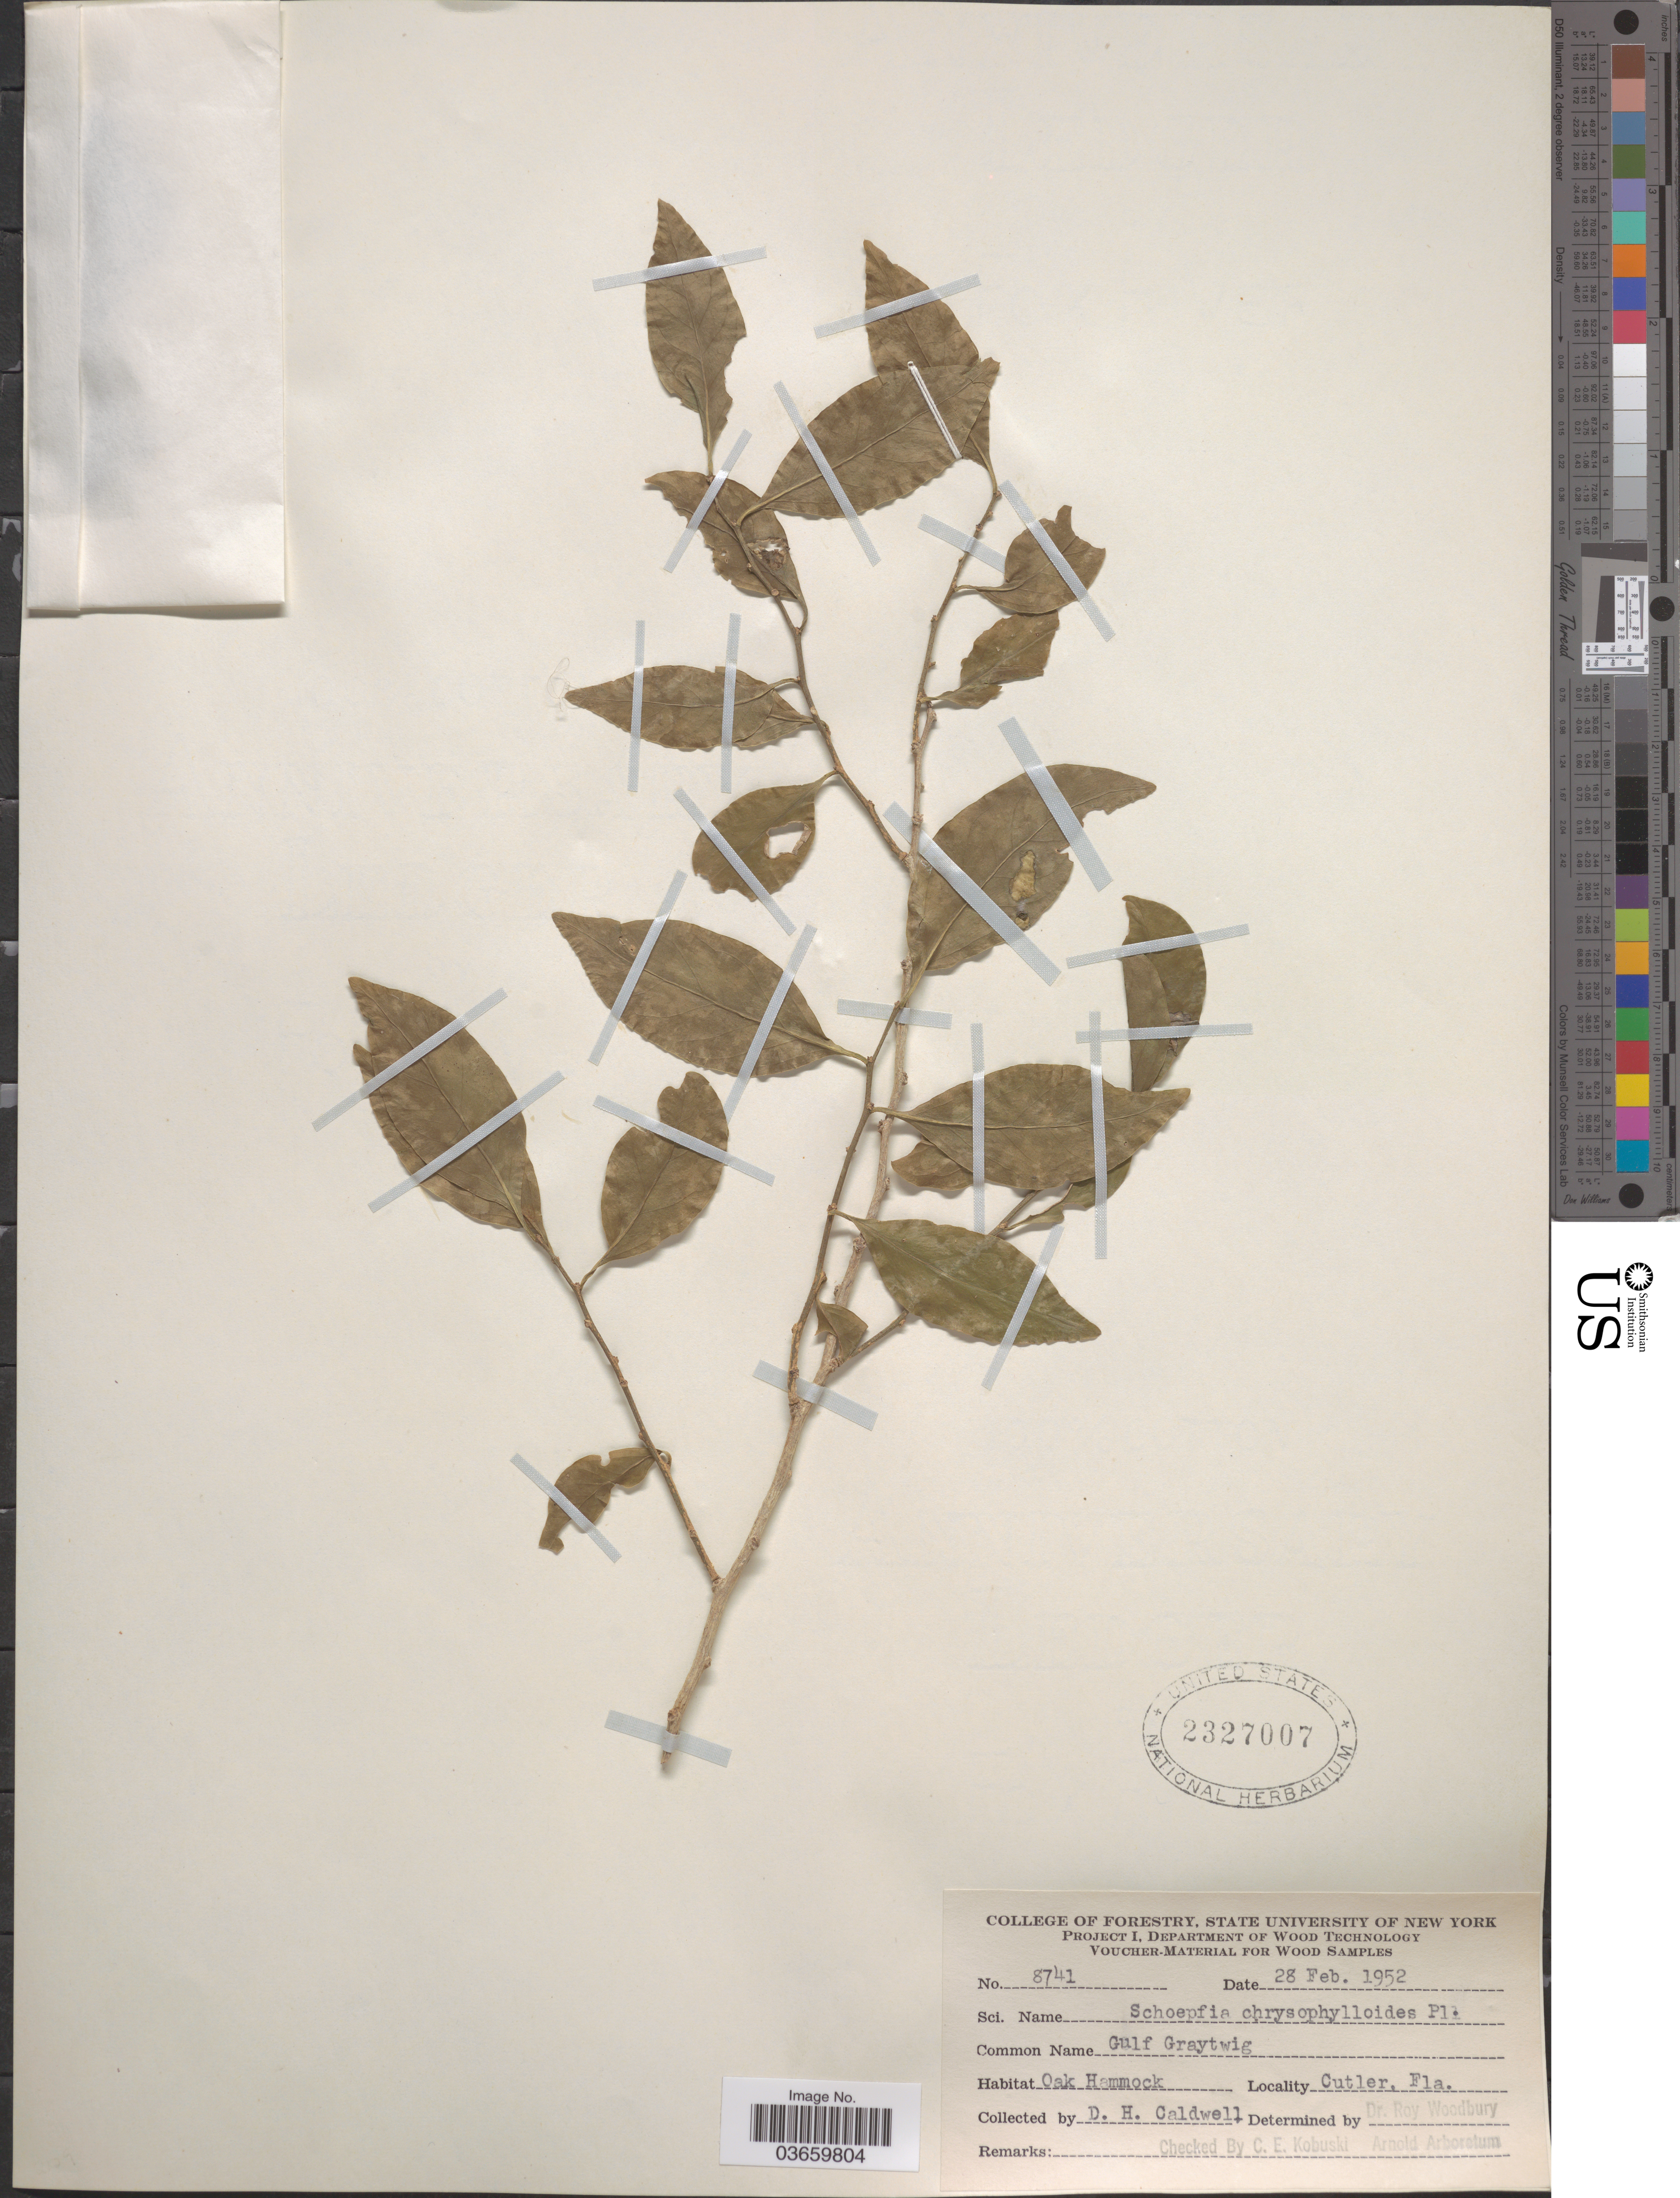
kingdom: Plantae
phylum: Tracheophyta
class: Magnoliopsida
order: Santalales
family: Schoepfiaceae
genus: Schoepfia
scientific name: Schoepfia chrysophylloides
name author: (A. Rich.) Planch.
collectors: D. H. Caldwell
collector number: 8741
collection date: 1952-02-28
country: United States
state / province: Florida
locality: Oak Hammock. Cutler.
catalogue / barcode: US 2327007